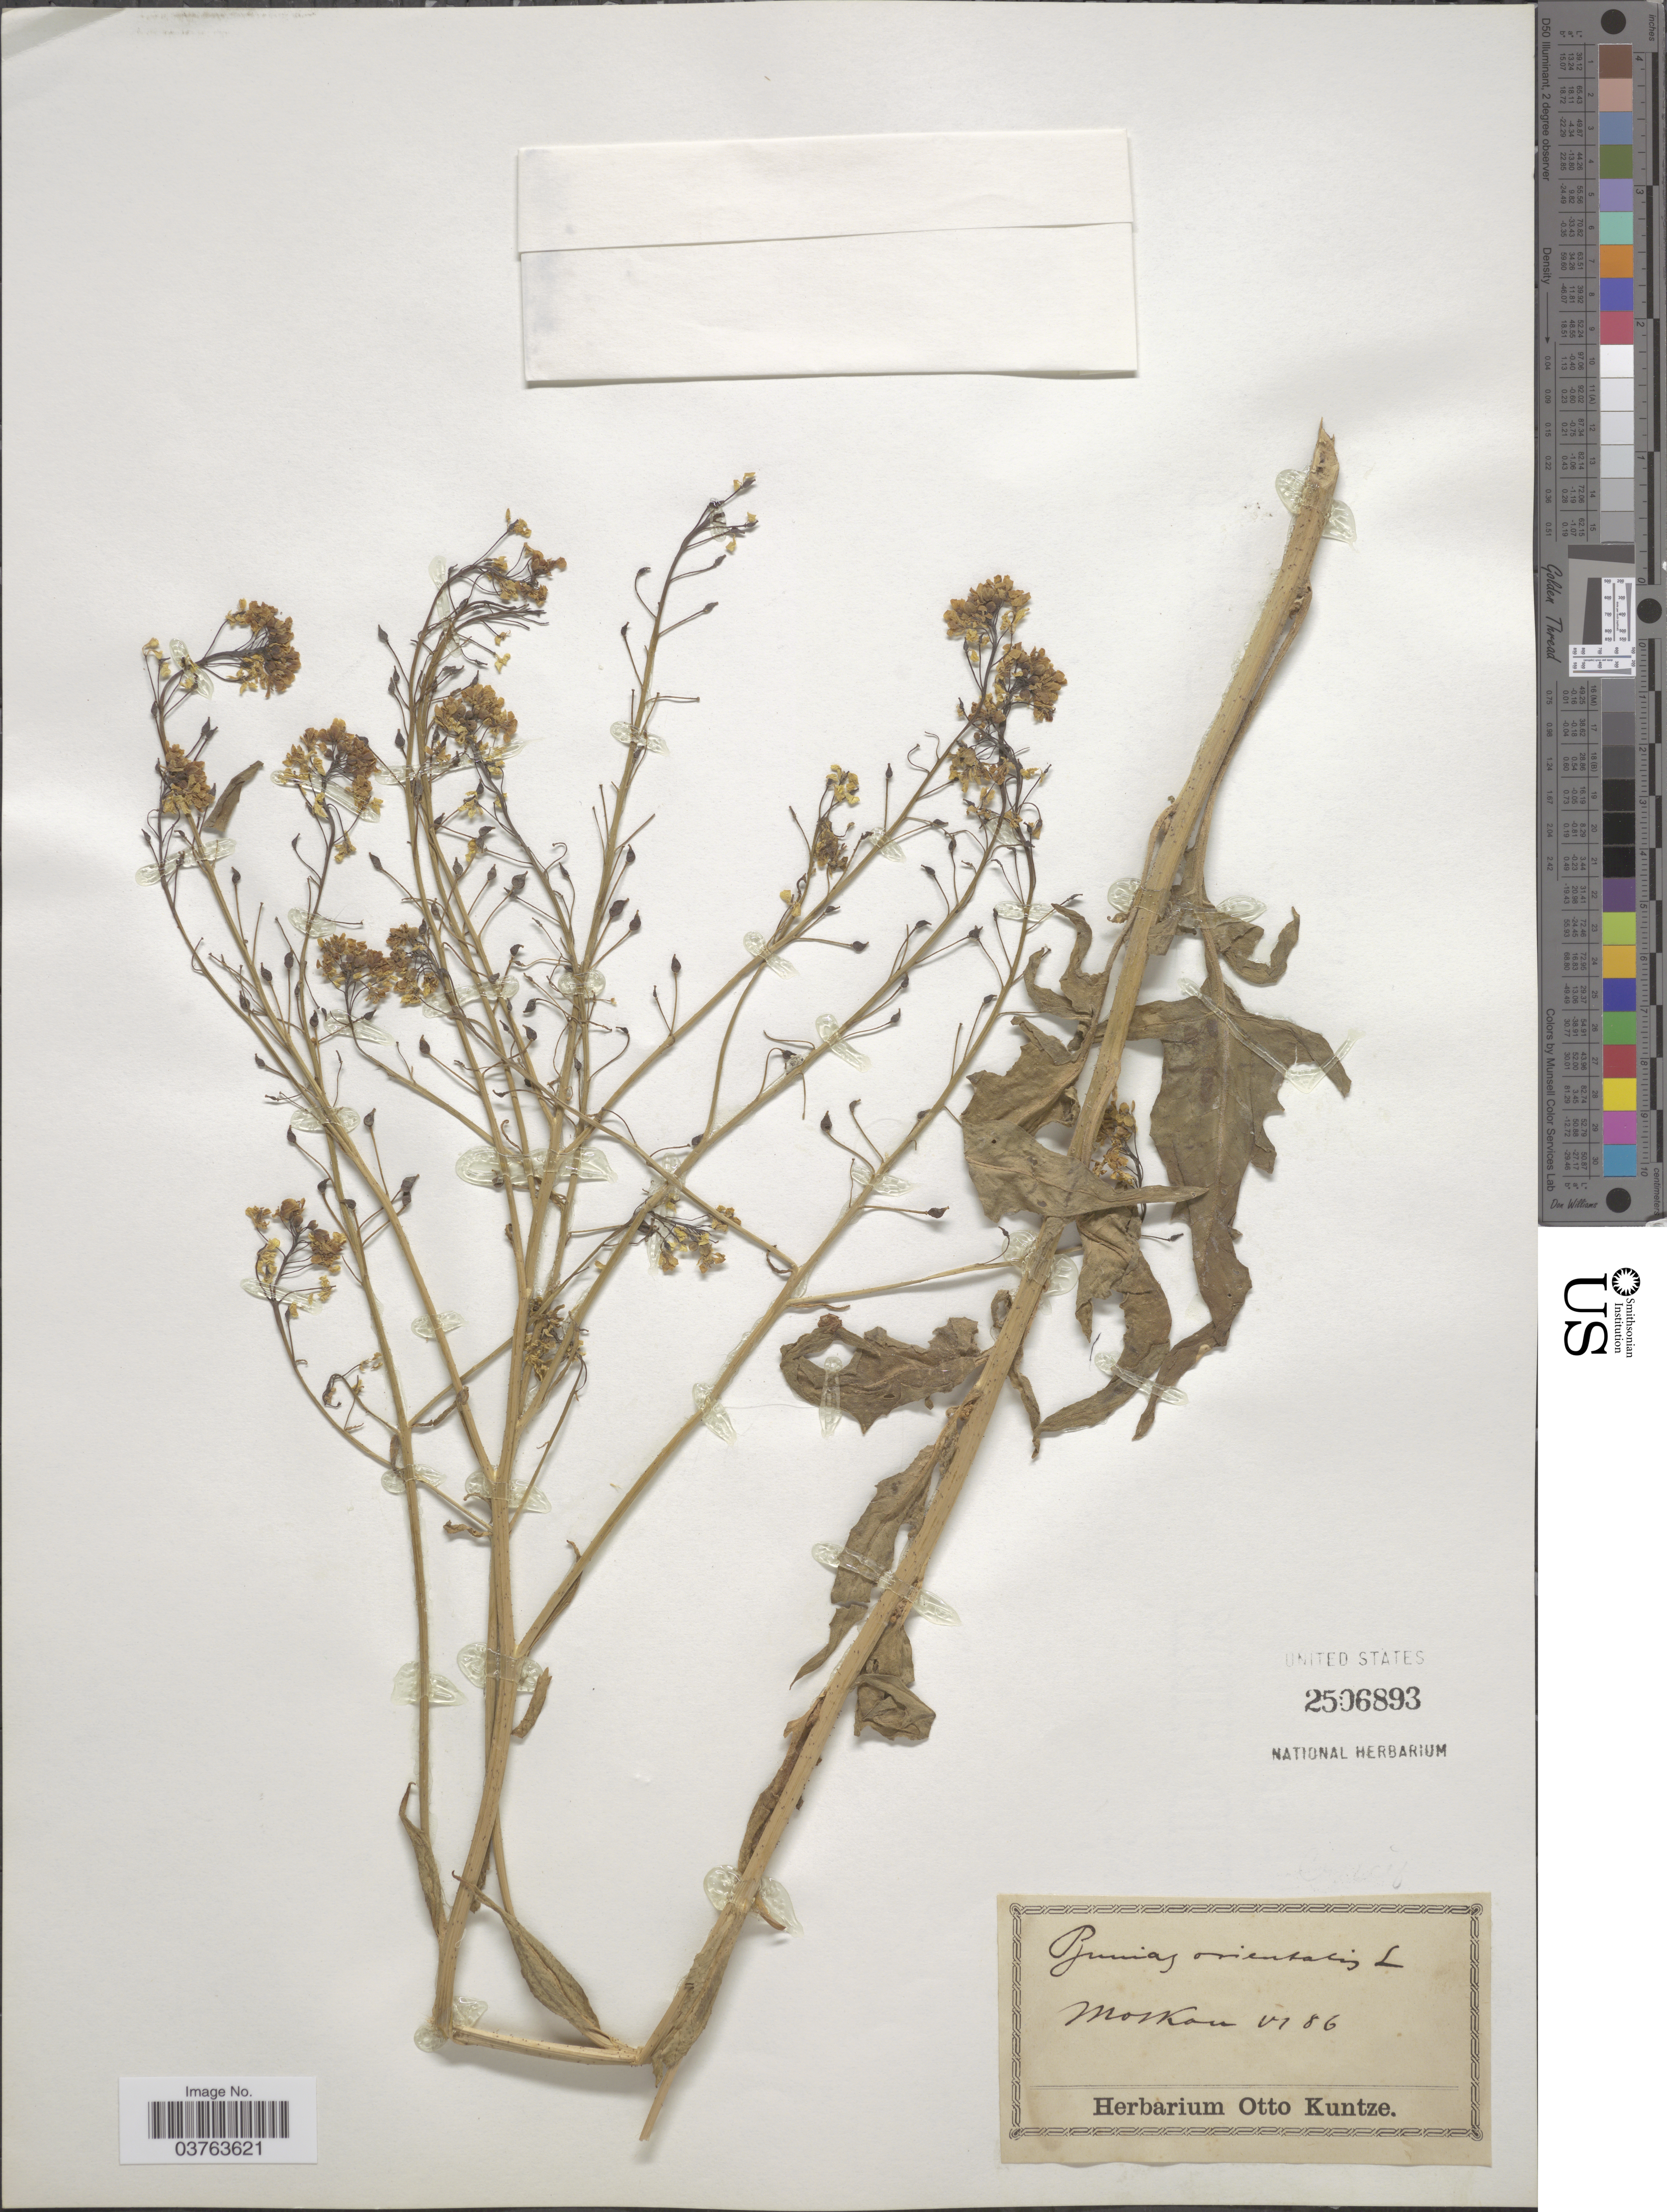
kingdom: Plantae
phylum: Tracheophyta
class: Magnoliopsida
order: Brassicales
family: Brassicaceae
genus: Bunias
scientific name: Bunias orientalis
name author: L.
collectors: ex herb. Otto Kuntze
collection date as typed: Transcribed d/m/y: /6/86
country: Russian Federation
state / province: Moscow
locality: Moskow.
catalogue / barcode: US 2506893